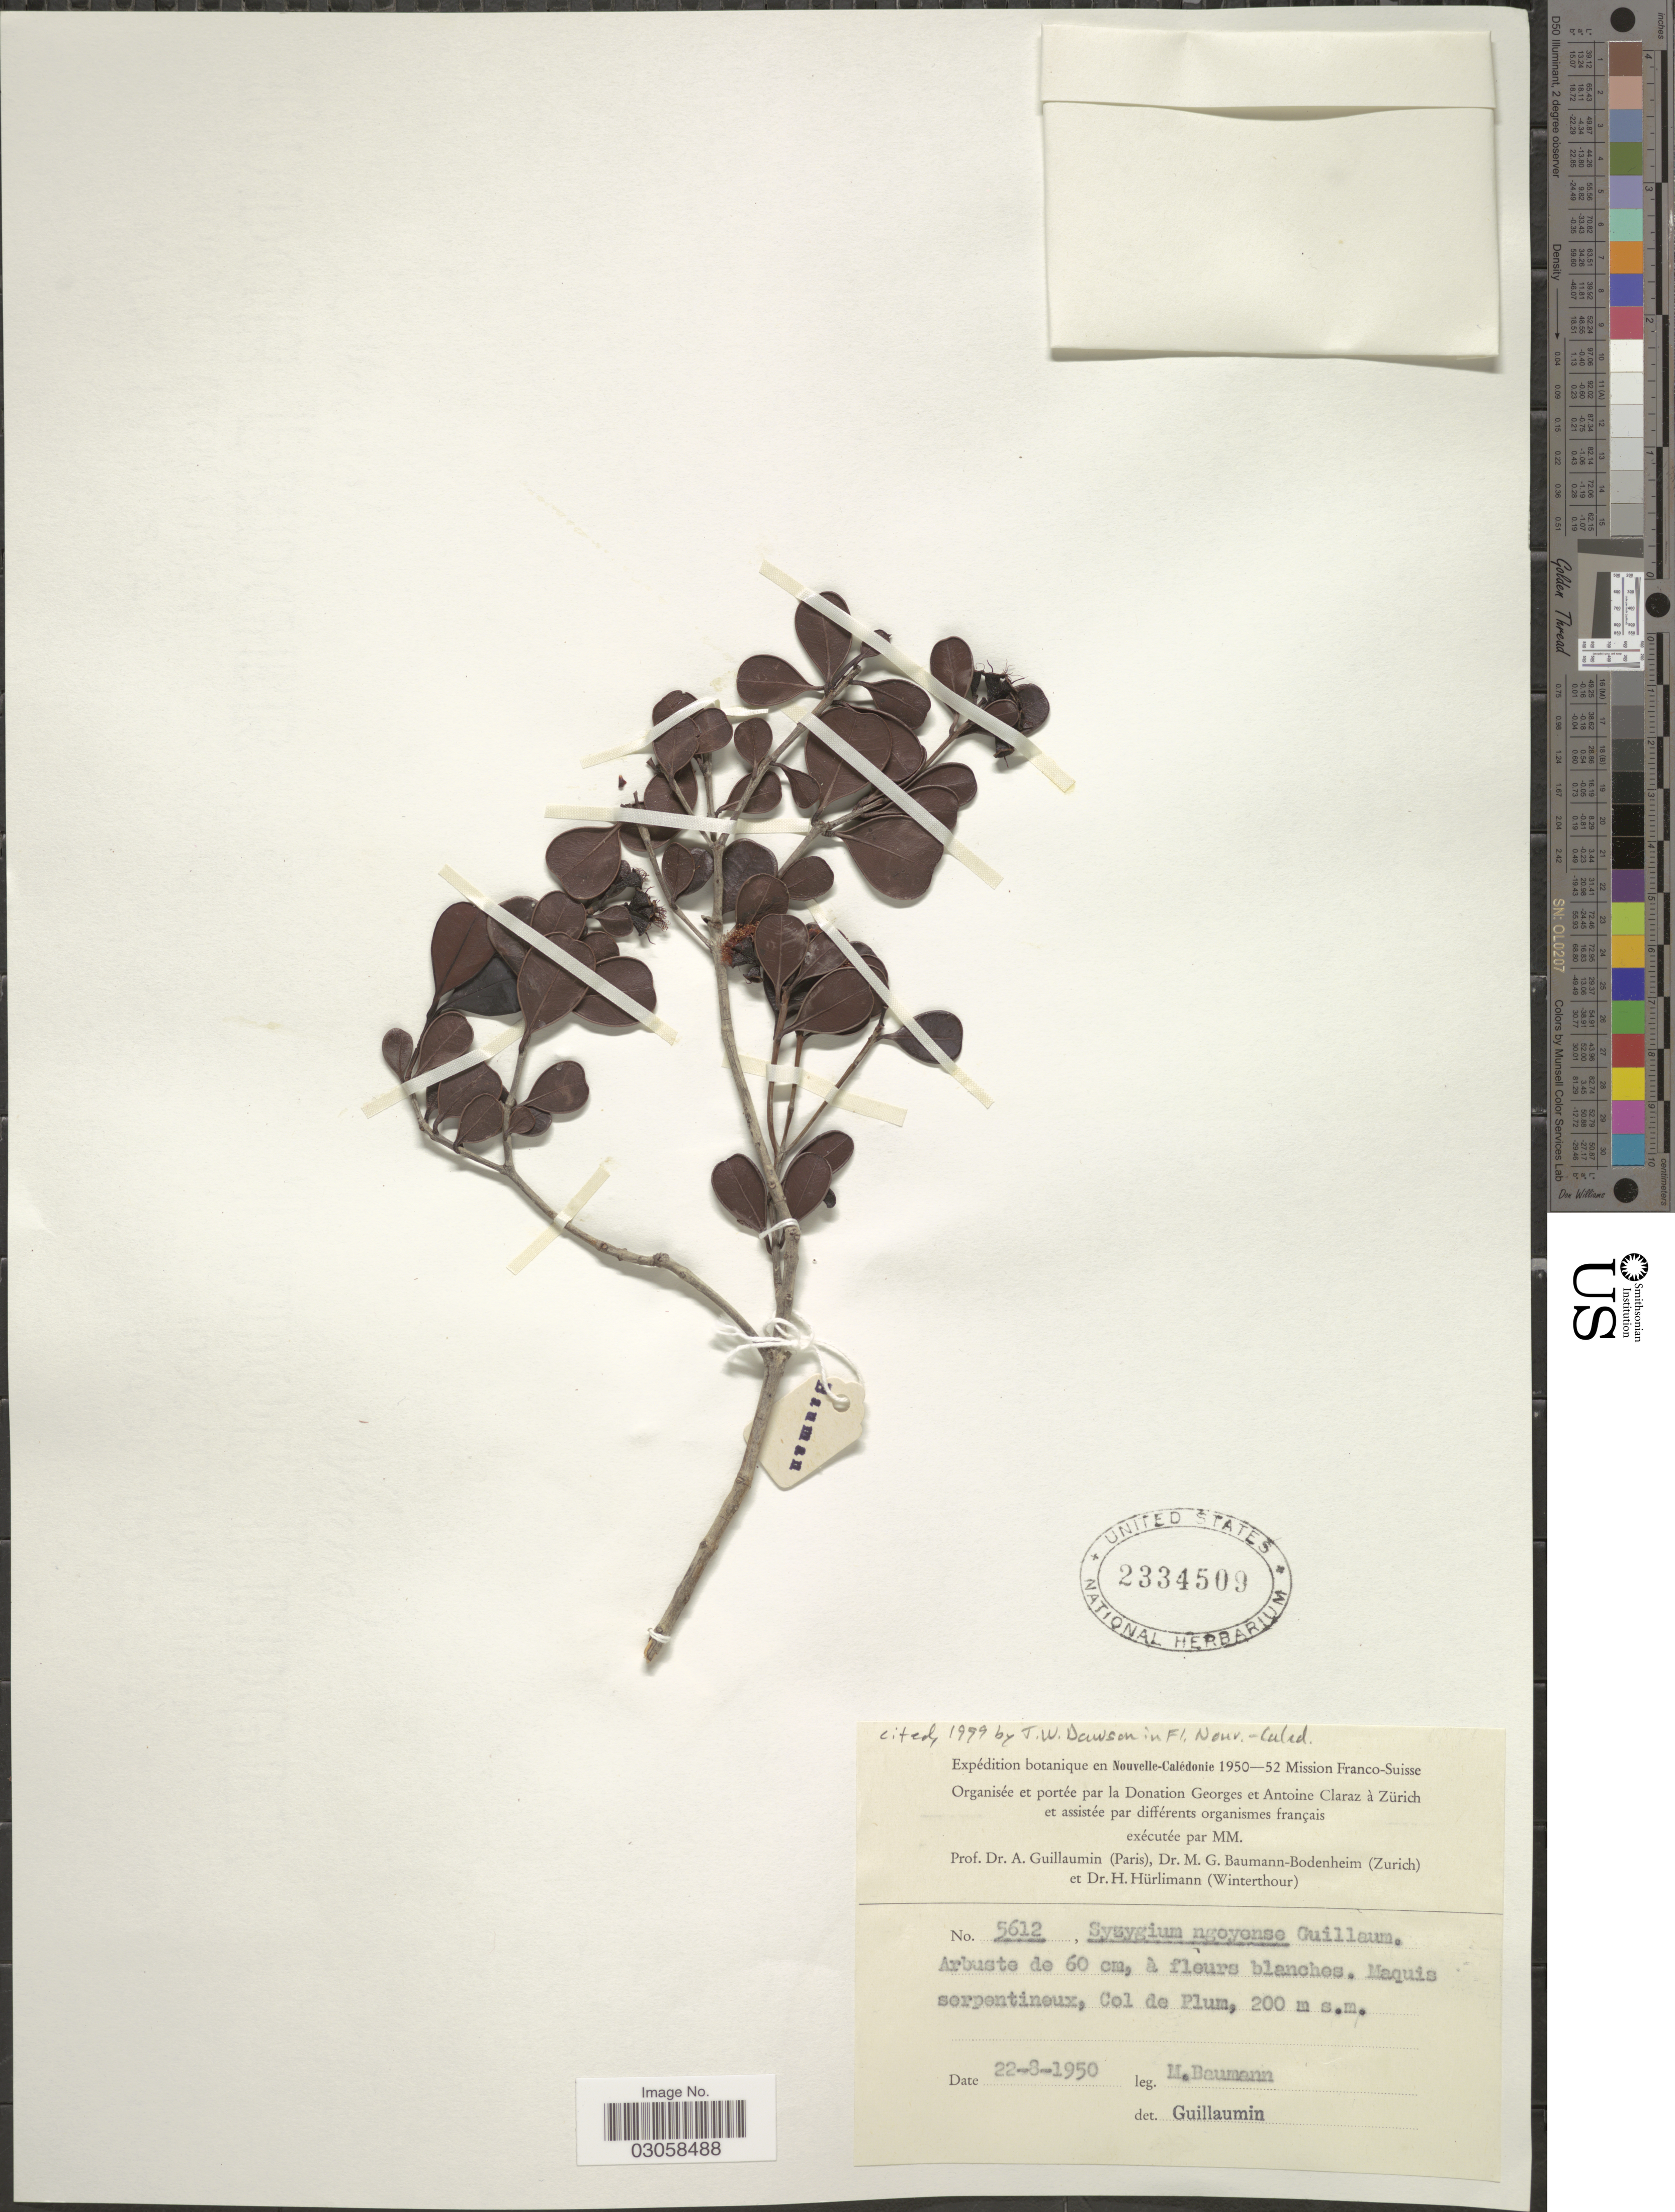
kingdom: Plantae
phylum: Tracheophyta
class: Magnoliopsida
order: Myrtales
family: Myrtaceae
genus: Syzygium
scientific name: Syzygium ngoyense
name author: (Schltr.) Guillaumin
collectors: M. G. Baumann-Bodenheim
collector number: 5612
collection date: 1950-08-22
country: New Caledonia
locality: Maquis serpentineux, Col de Plum.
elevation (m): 200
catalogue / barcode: US 2334509